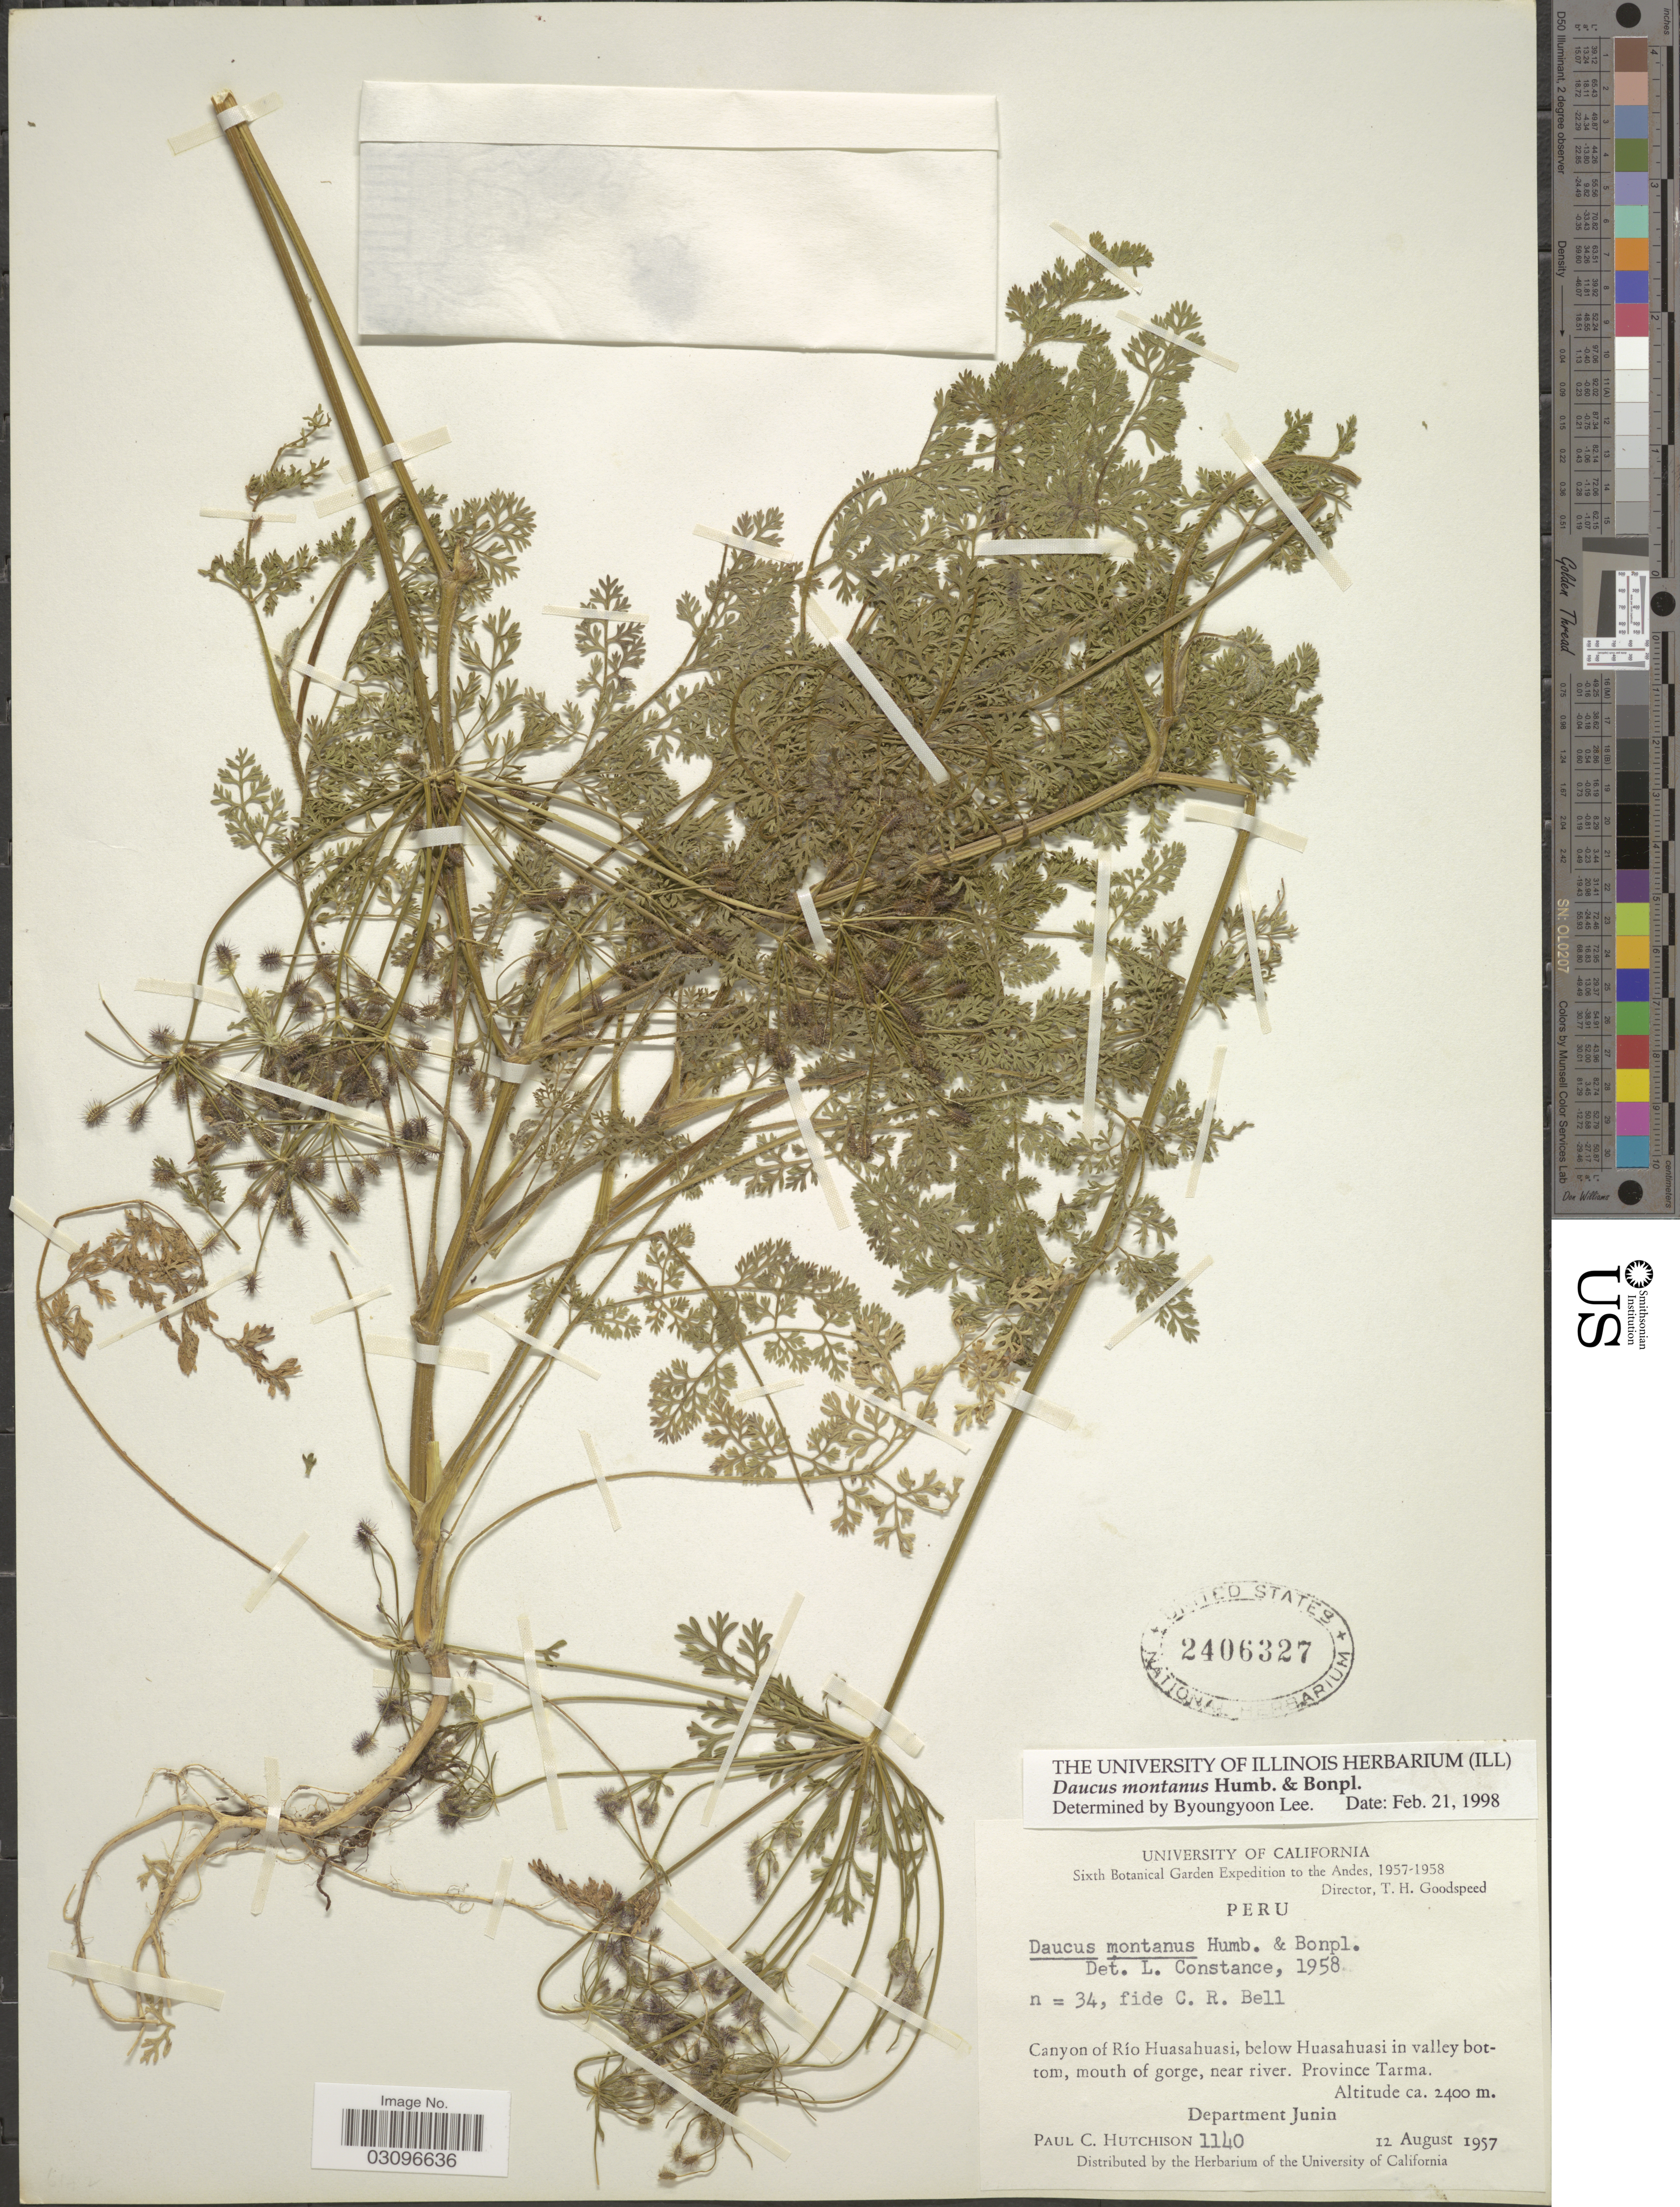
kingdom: Plantae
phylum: Tracheophyta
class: Magnoliopsida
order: Apiales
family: Apiaceae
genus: Daucus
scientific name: Daucus montanus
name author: Humb. & Bonpl. ex Spreng.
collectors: P. C. Hutchison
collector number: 1140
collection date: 1957-08-12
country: Peru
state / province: Junín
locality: Canyon of Río Huasahuasi, below Huasahuasi in valley bottom, mouth of gorge, near river. Province Tarma. Department Junin.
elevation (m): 2400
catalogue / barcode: US 2406327